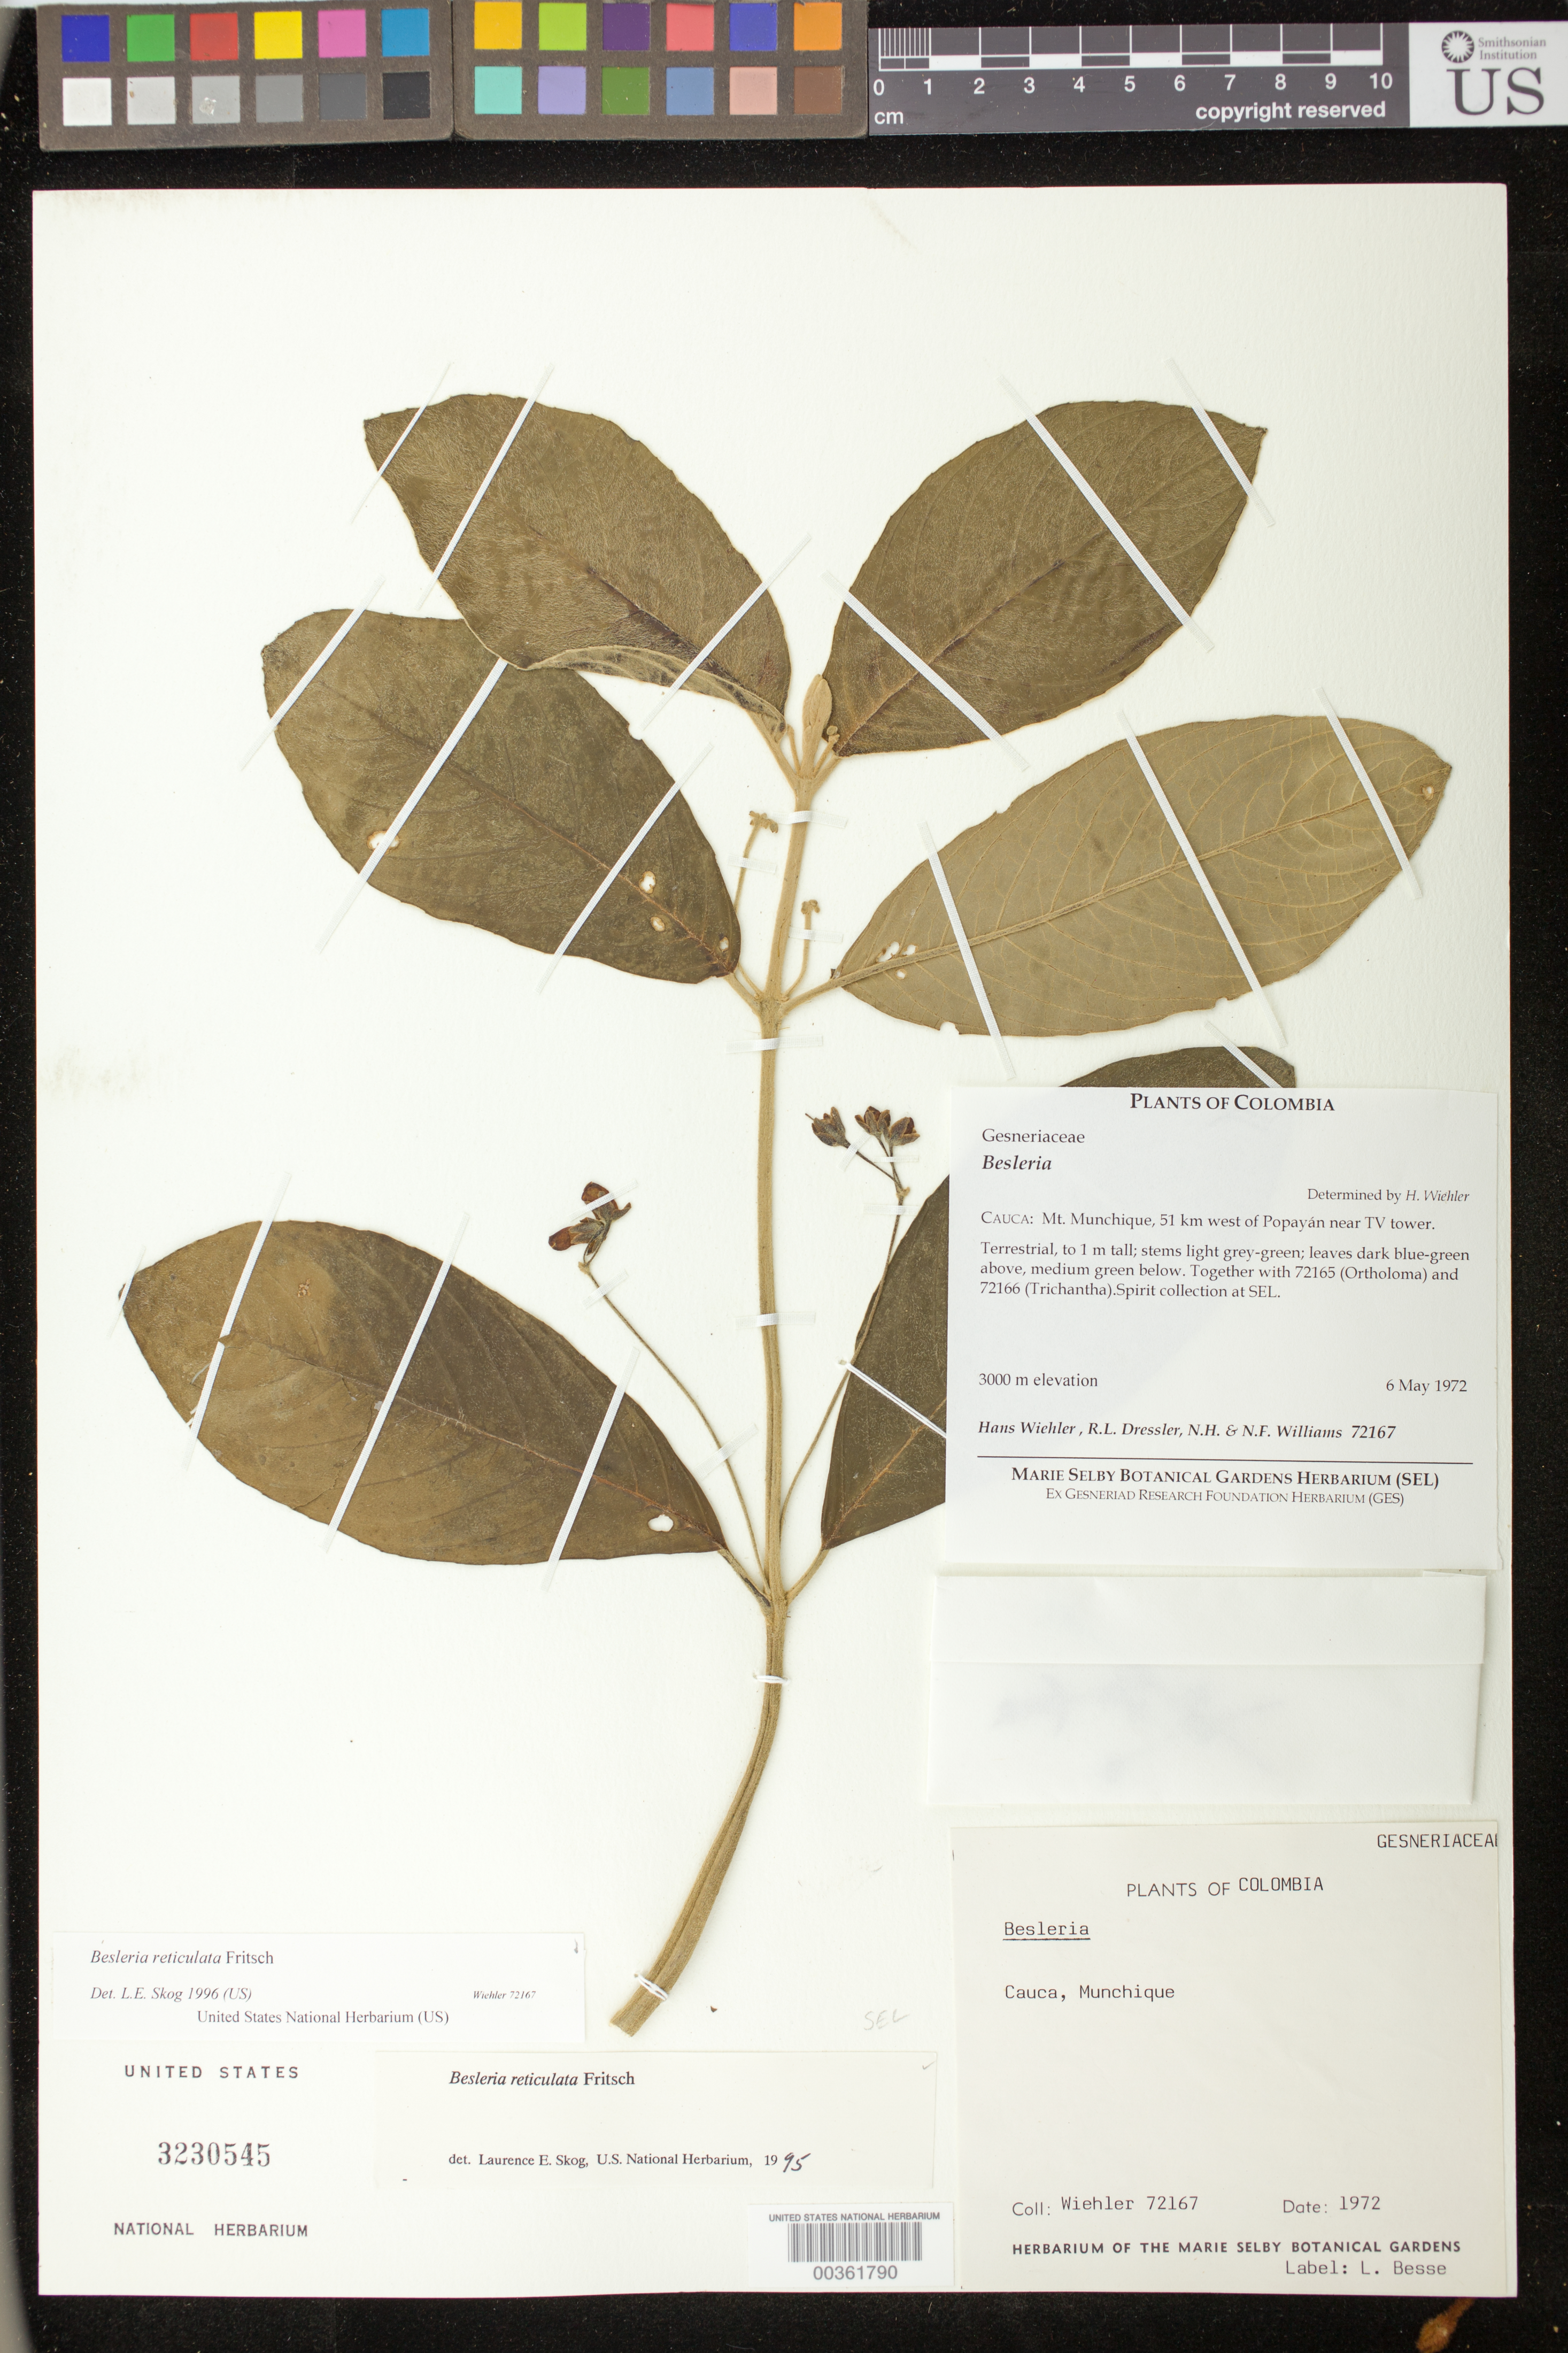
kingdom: Plantae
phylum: Tracheophyta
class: Magnoliopsida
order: Lamiales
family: Gesneriaceae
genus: Besleria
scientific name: Besleria reticulata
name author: Fritsch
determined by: Skog, Laurence E.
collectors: H. J. Wiehler, R. Dressler, N. H. Williams & N. Williams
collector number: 72167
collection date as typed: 06 May 1972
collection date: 1972-05-06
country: Colombia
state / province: Cauca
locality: Cauca: Mt. Munchique, 51 km west of Popayán near TV tower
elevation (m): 3000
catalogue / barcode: US 3230545